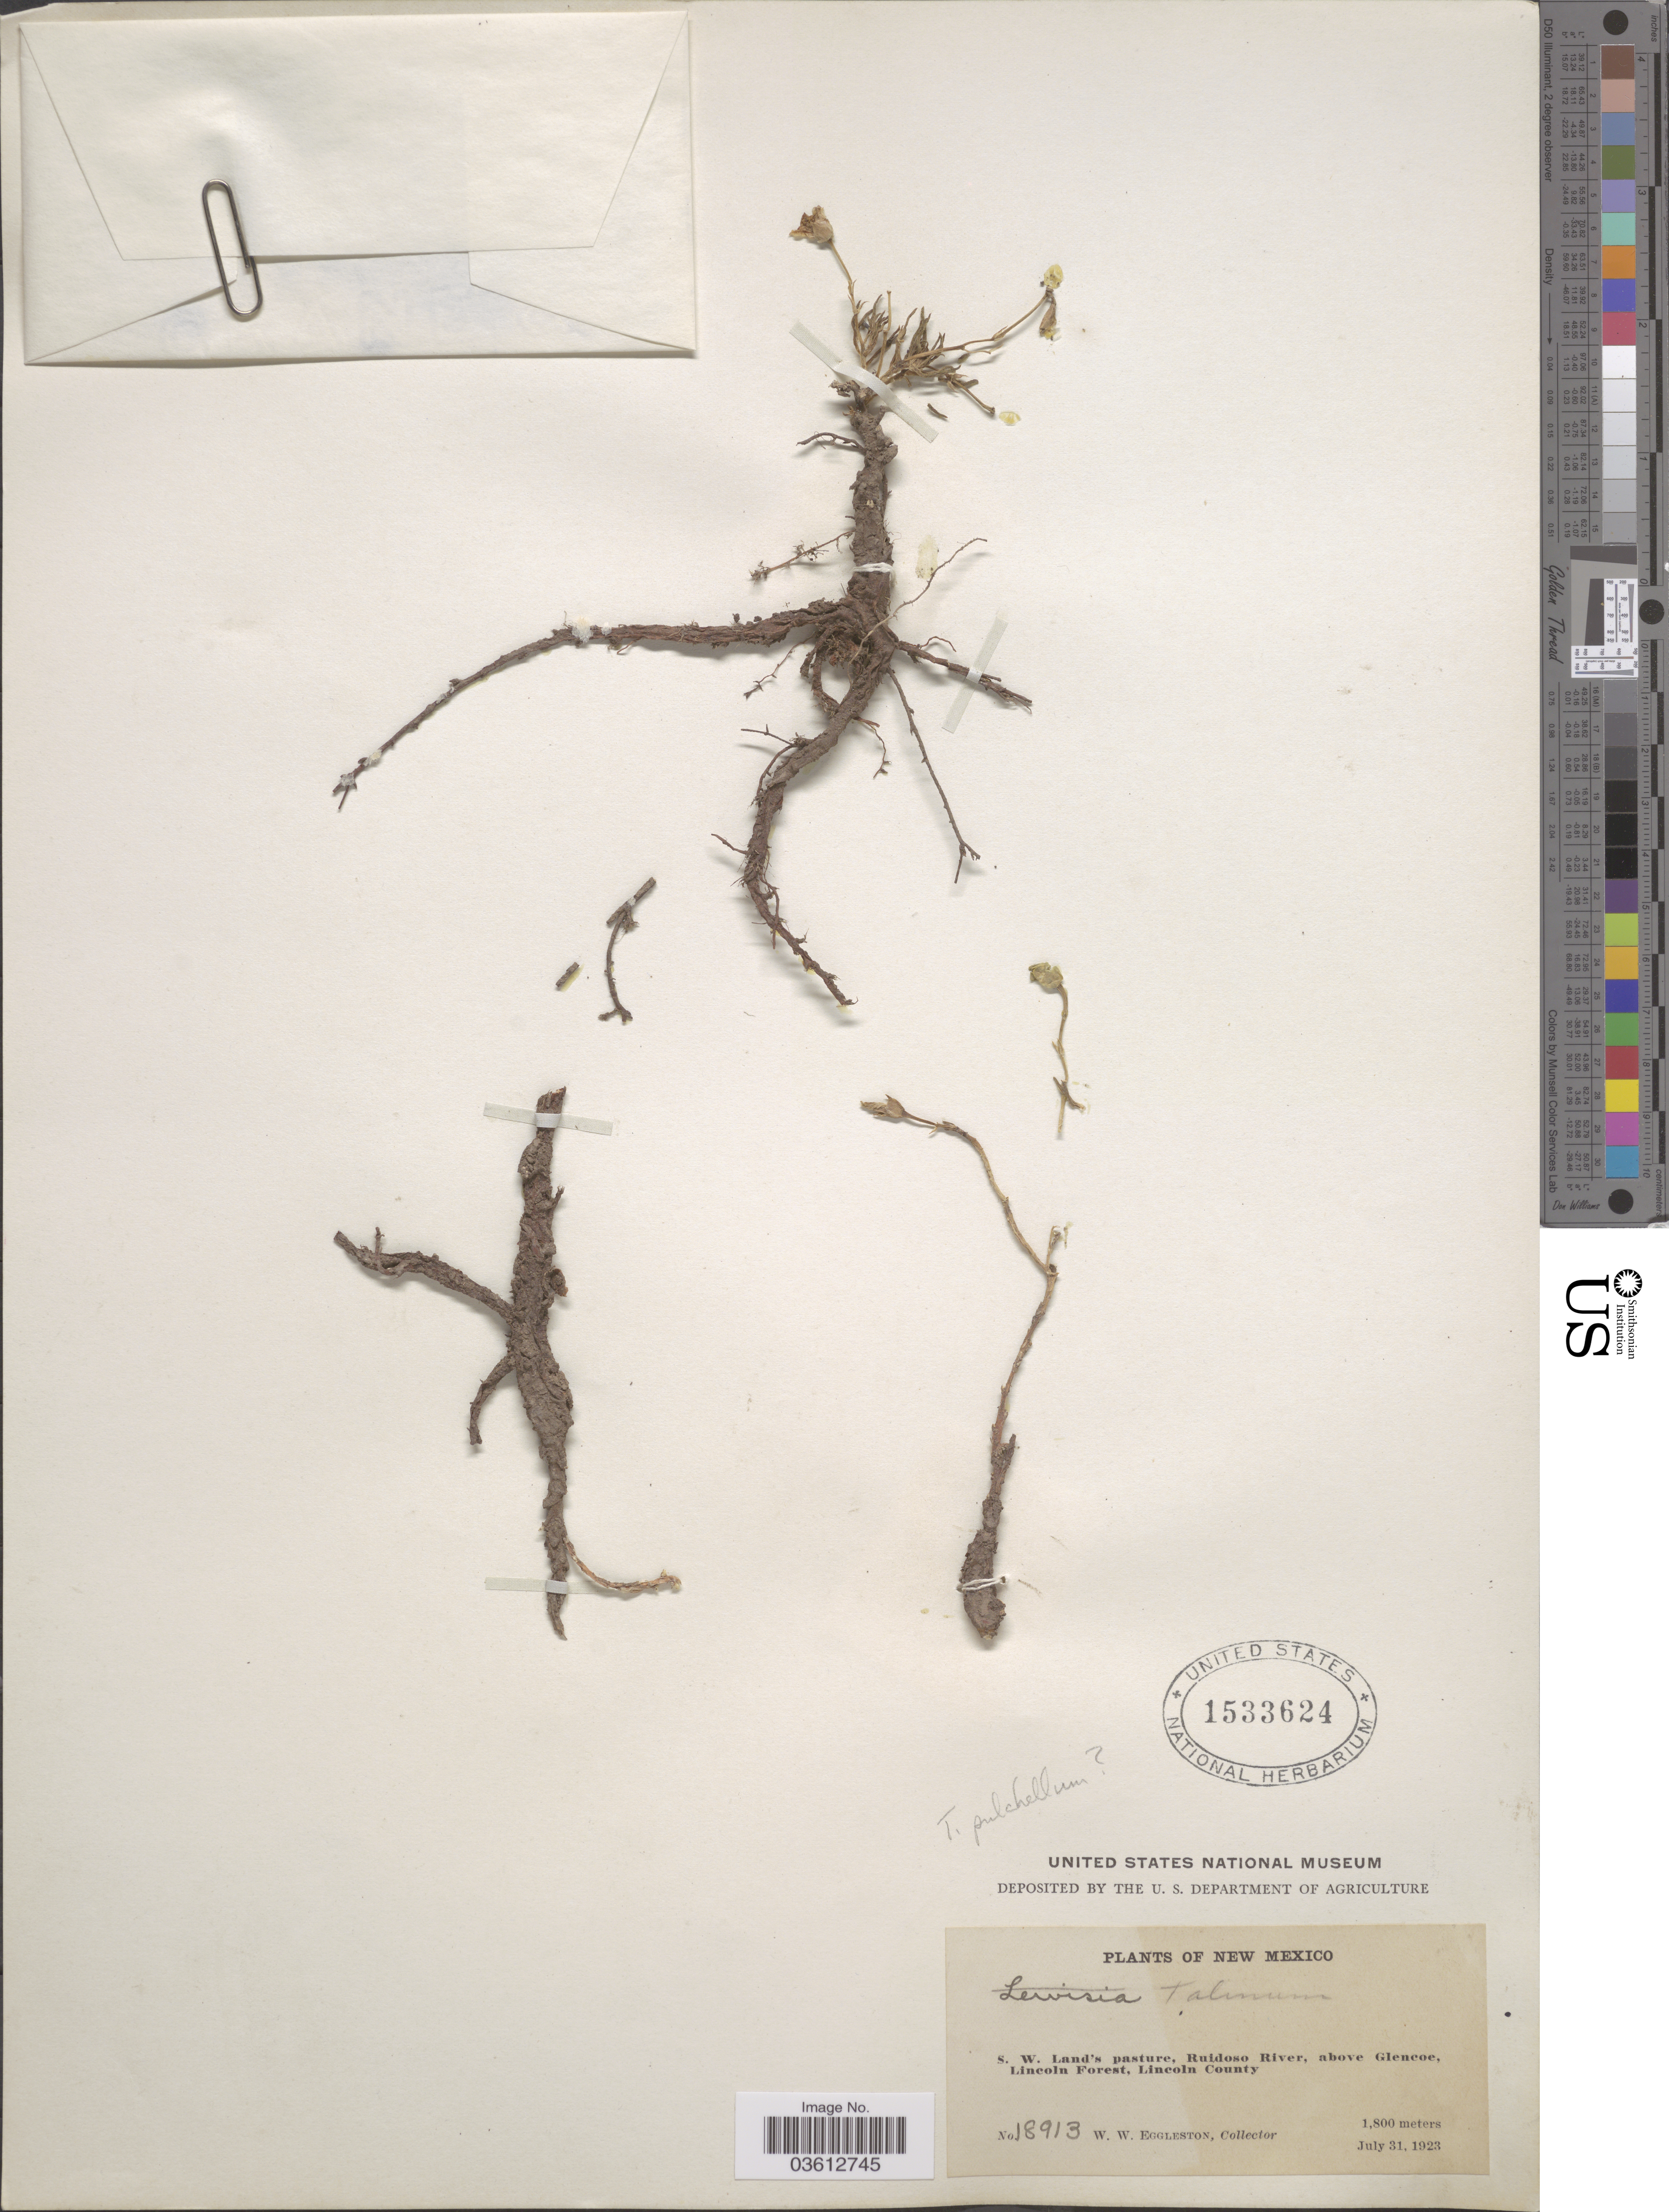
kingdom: Plantae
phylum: Tracheophyta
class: Magnoliopsida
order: Caryophyllales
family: Talinaceae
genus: Talinum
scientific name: Talinum sp.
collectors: W. W. Eggleston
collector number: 18913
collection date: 1923-07-31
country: United States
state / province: New Mexico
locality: S.W. Land's pasture, Ruidoso River, above Glencoe, Lincoln Forest, Lincoln County.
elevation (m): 1800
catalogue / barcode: US 1533624